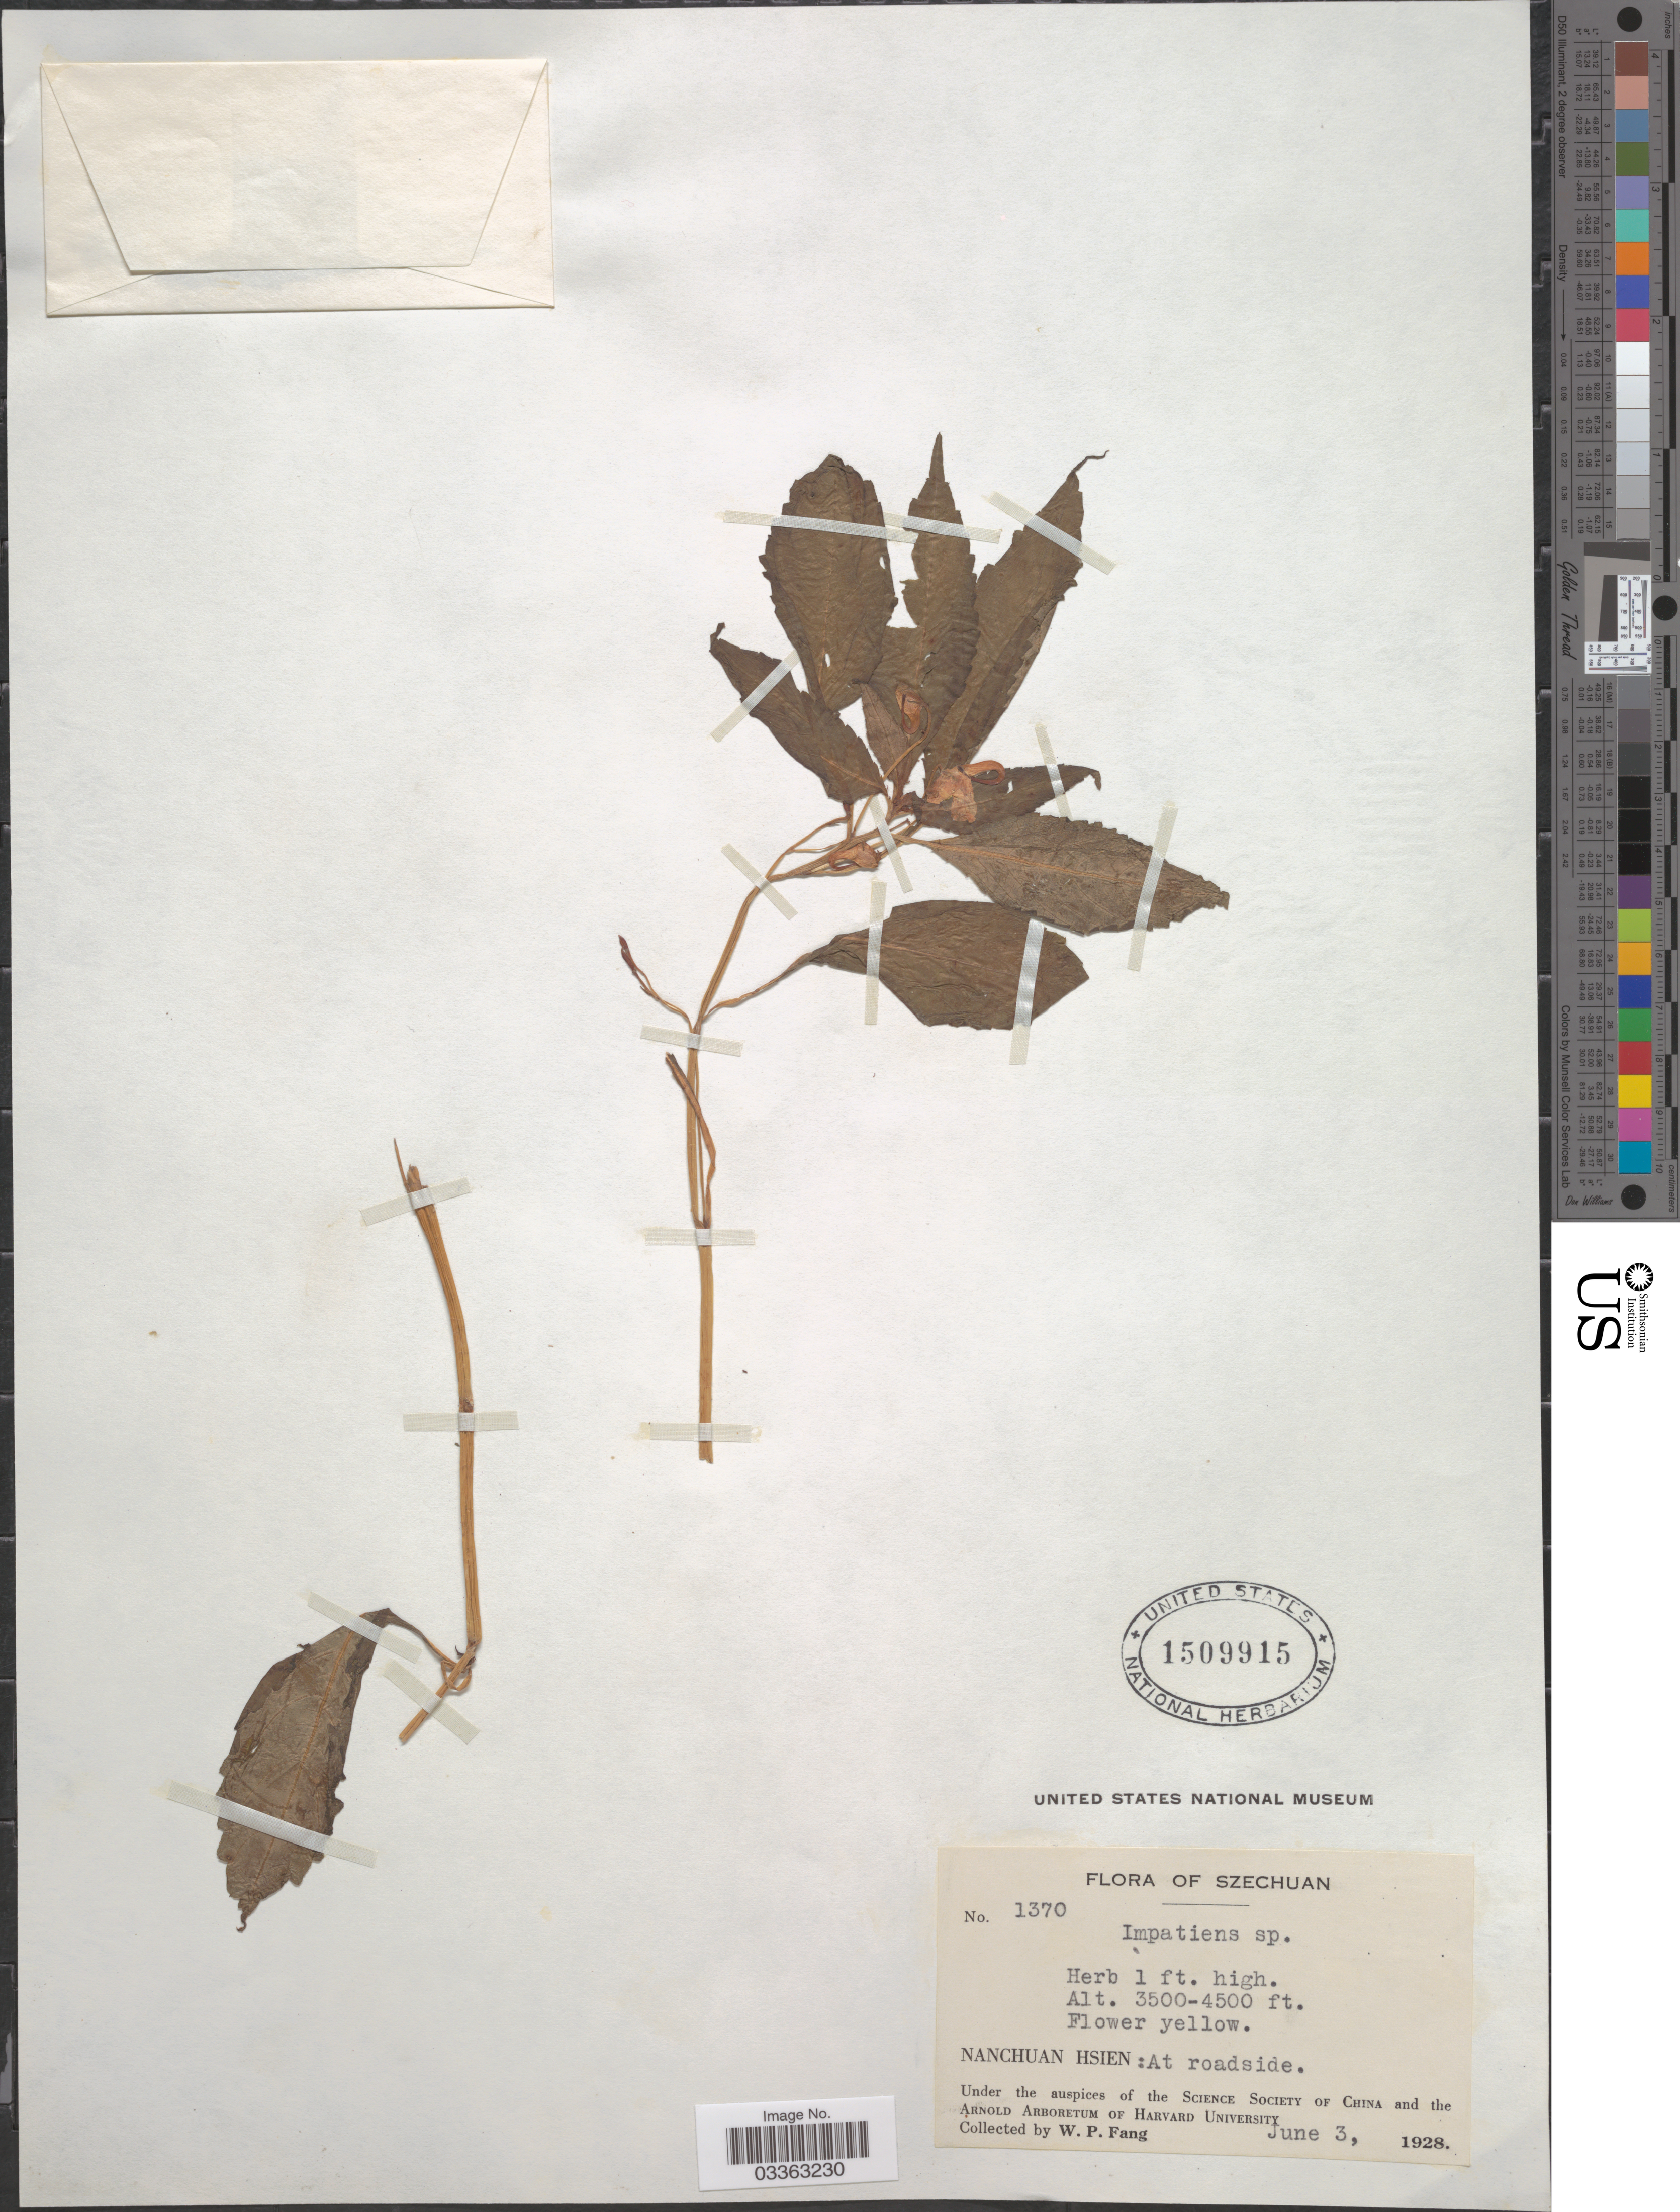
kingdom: Plantae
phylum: Tracheophyta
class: Magnoliopsida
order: Ericales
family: Balsaminaceae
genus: Impatiens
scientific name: Impatiens sp.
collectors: W. P. Fang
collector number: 1370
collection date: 1928-06-03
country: China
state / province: Sichuan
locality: Szechuan. Nanchuan Hsien.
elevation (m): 1067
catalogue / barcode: US 1509915